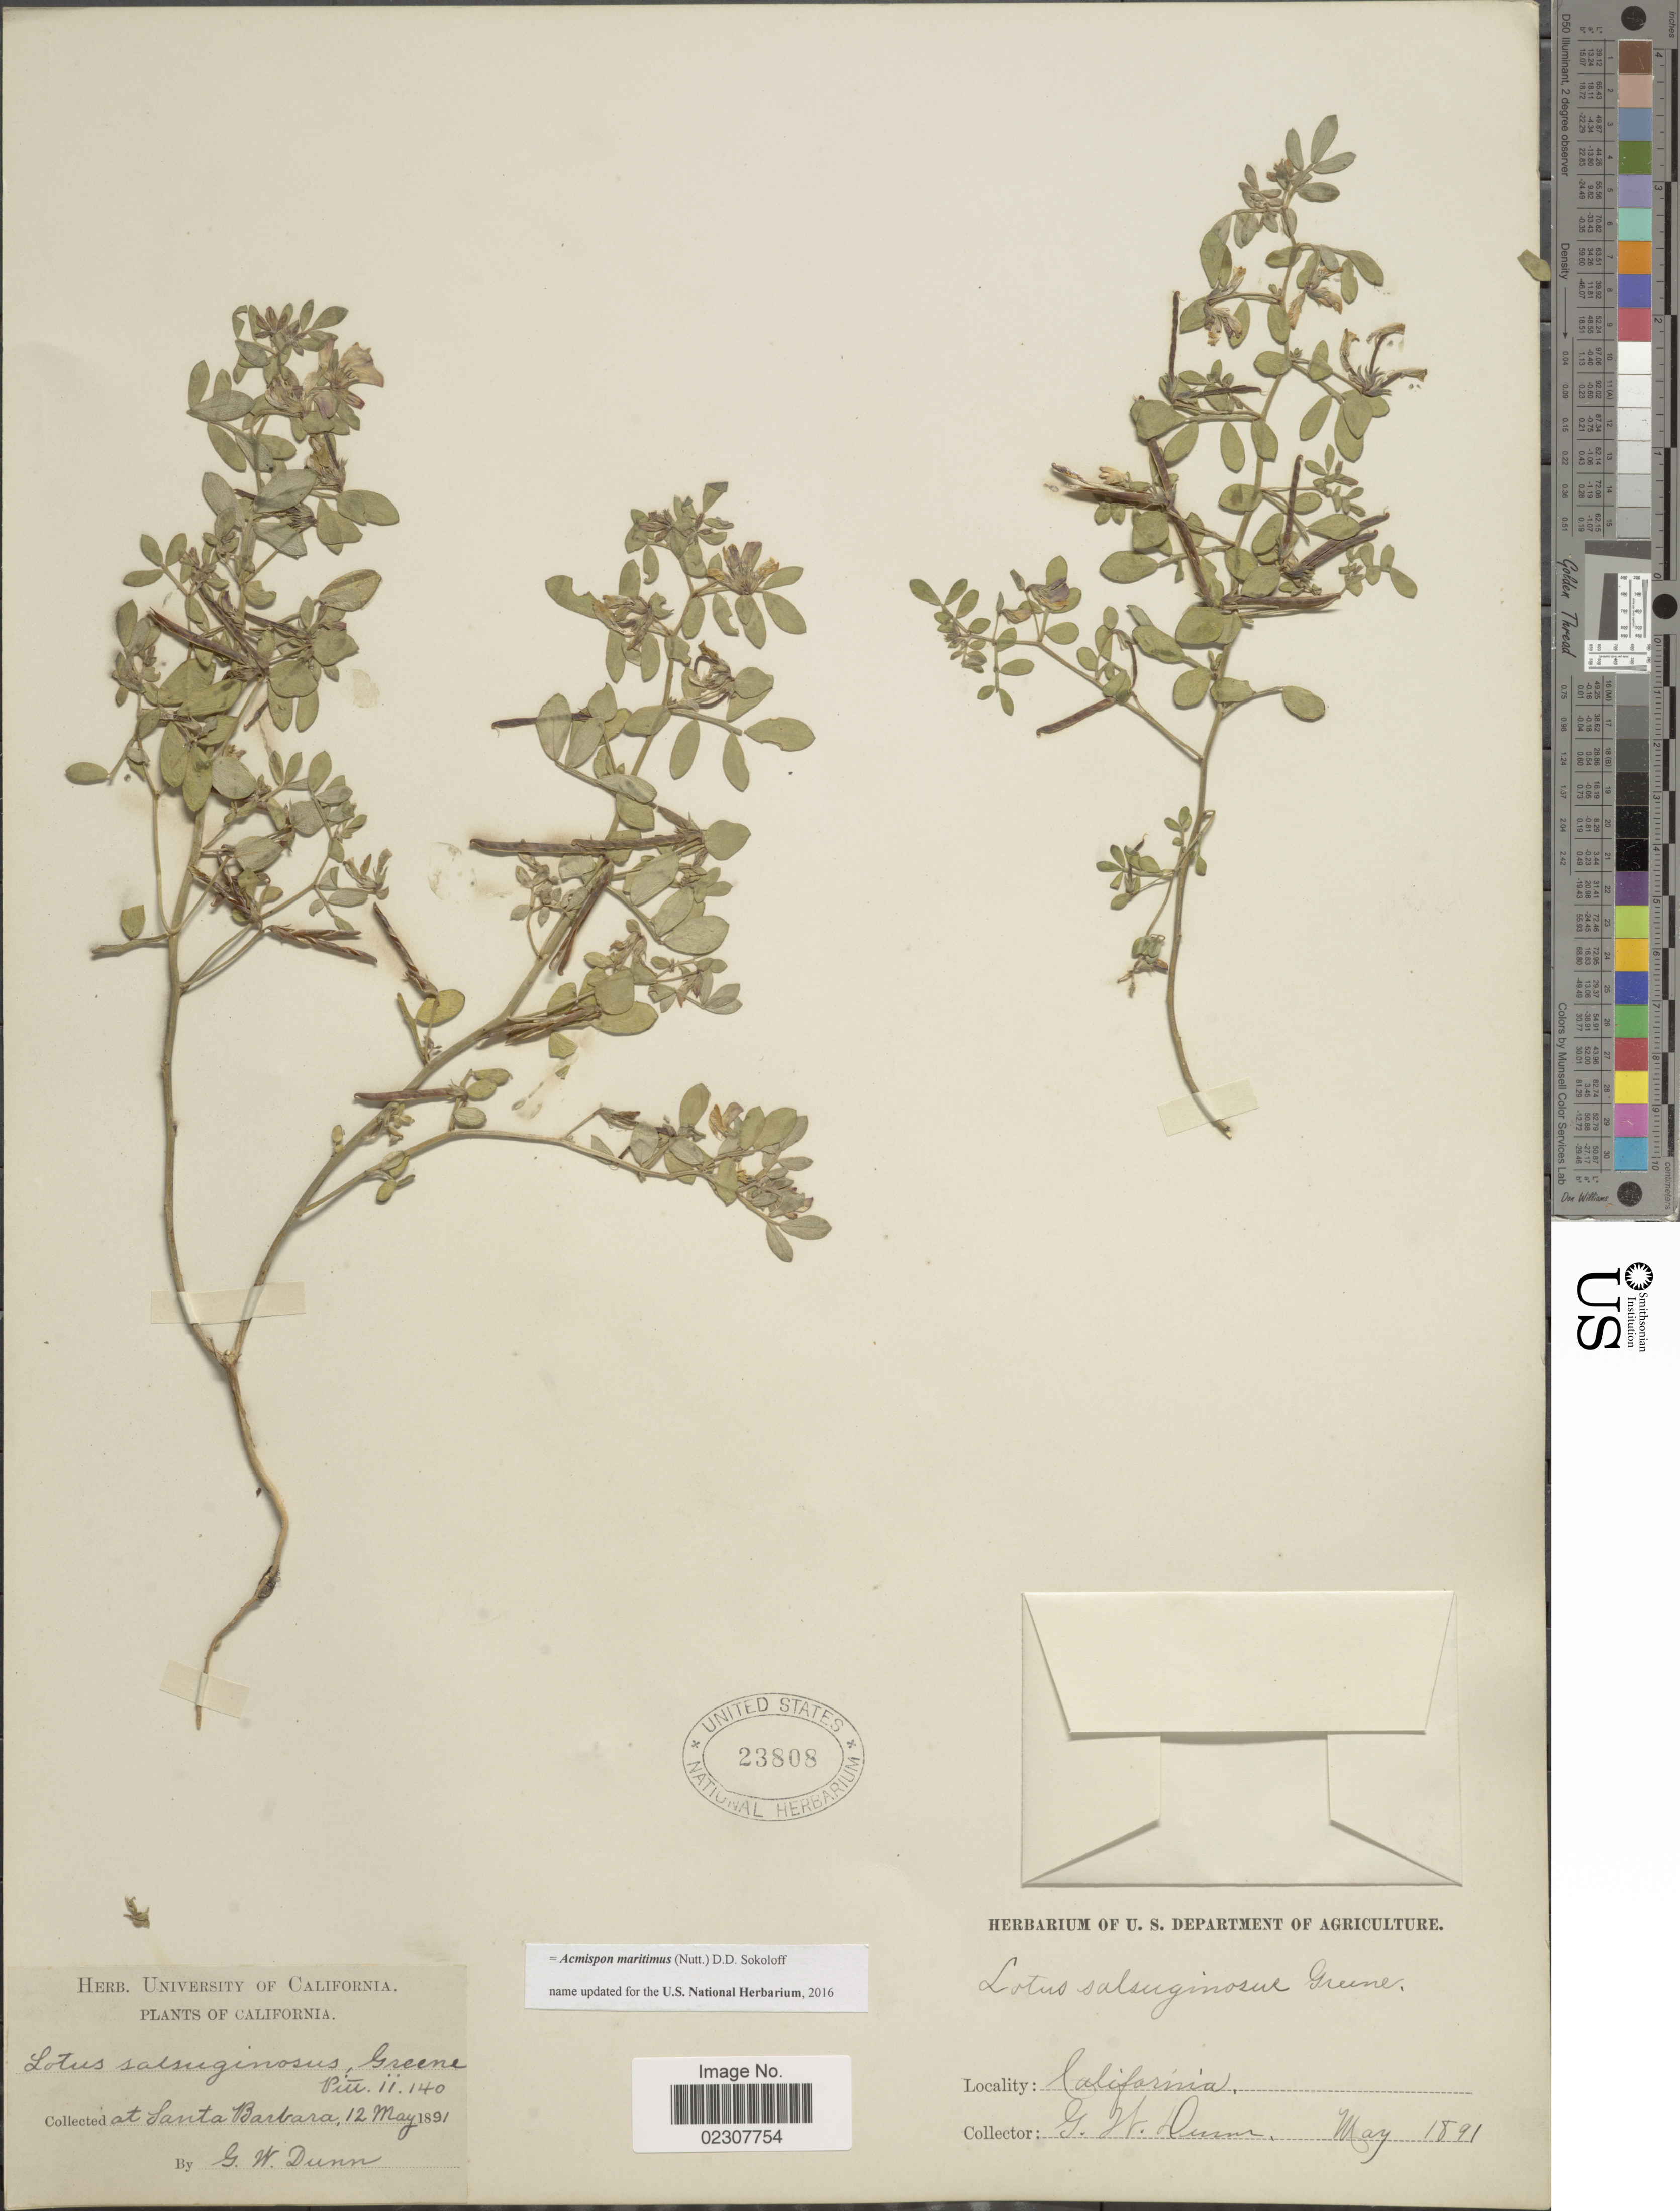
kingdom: Plantae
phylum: Tracheophyta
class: Magnoliopsida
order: Fabales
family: Fabaceae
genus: Acmispon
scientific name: Acmispon maritimus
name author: (Nutt.) D.D. Sokoloff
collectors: G. W.Dunn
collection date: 1891-05-12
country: United States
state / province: California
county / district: Santa Barbara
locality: Santa Barbara.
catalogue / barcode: US 23808